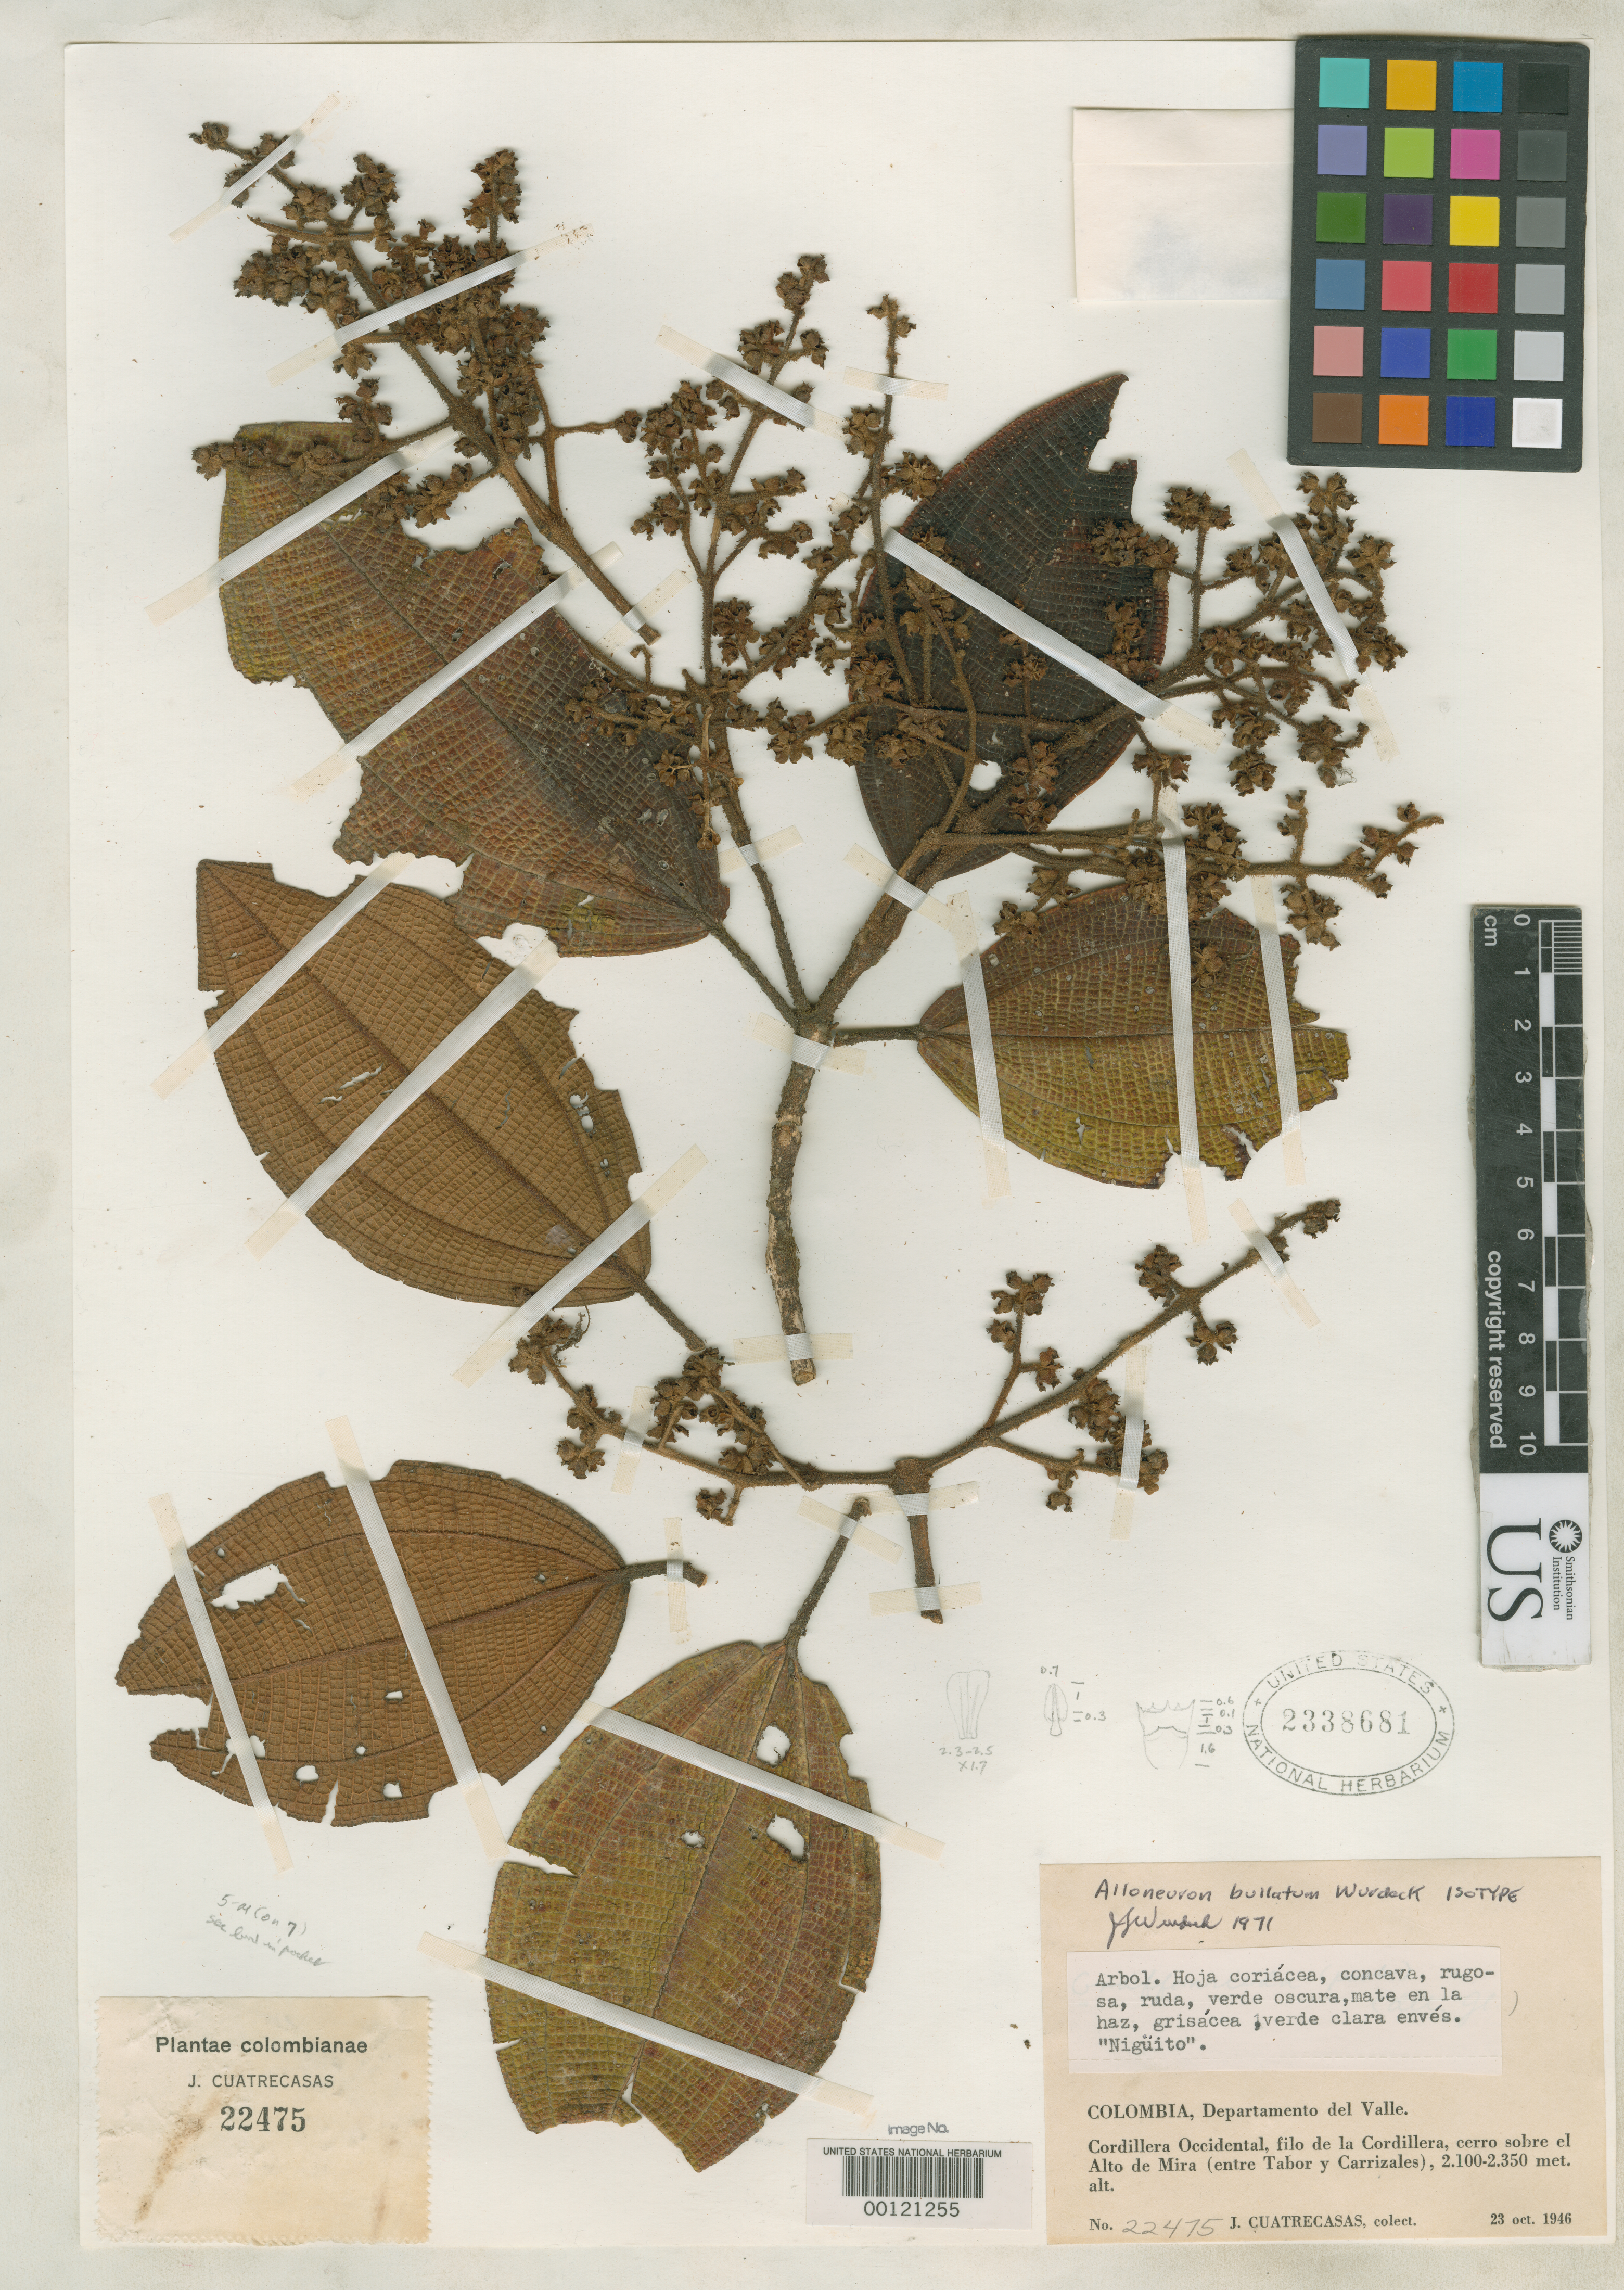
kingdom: Plantae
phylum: Tracheophyta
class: Magnoliopsida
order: Myrtales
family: Melastomataceae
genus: Alloneuron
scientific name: Alloneuron bullatum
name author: Wurdack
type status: Isotype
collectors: J. Cuatrecasas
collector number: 22475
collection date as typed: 23 Oct 1946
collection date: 1946-10-23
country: Colombia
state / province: Valle del Cauca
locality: Alto de Mira.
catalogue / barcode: US 2338681